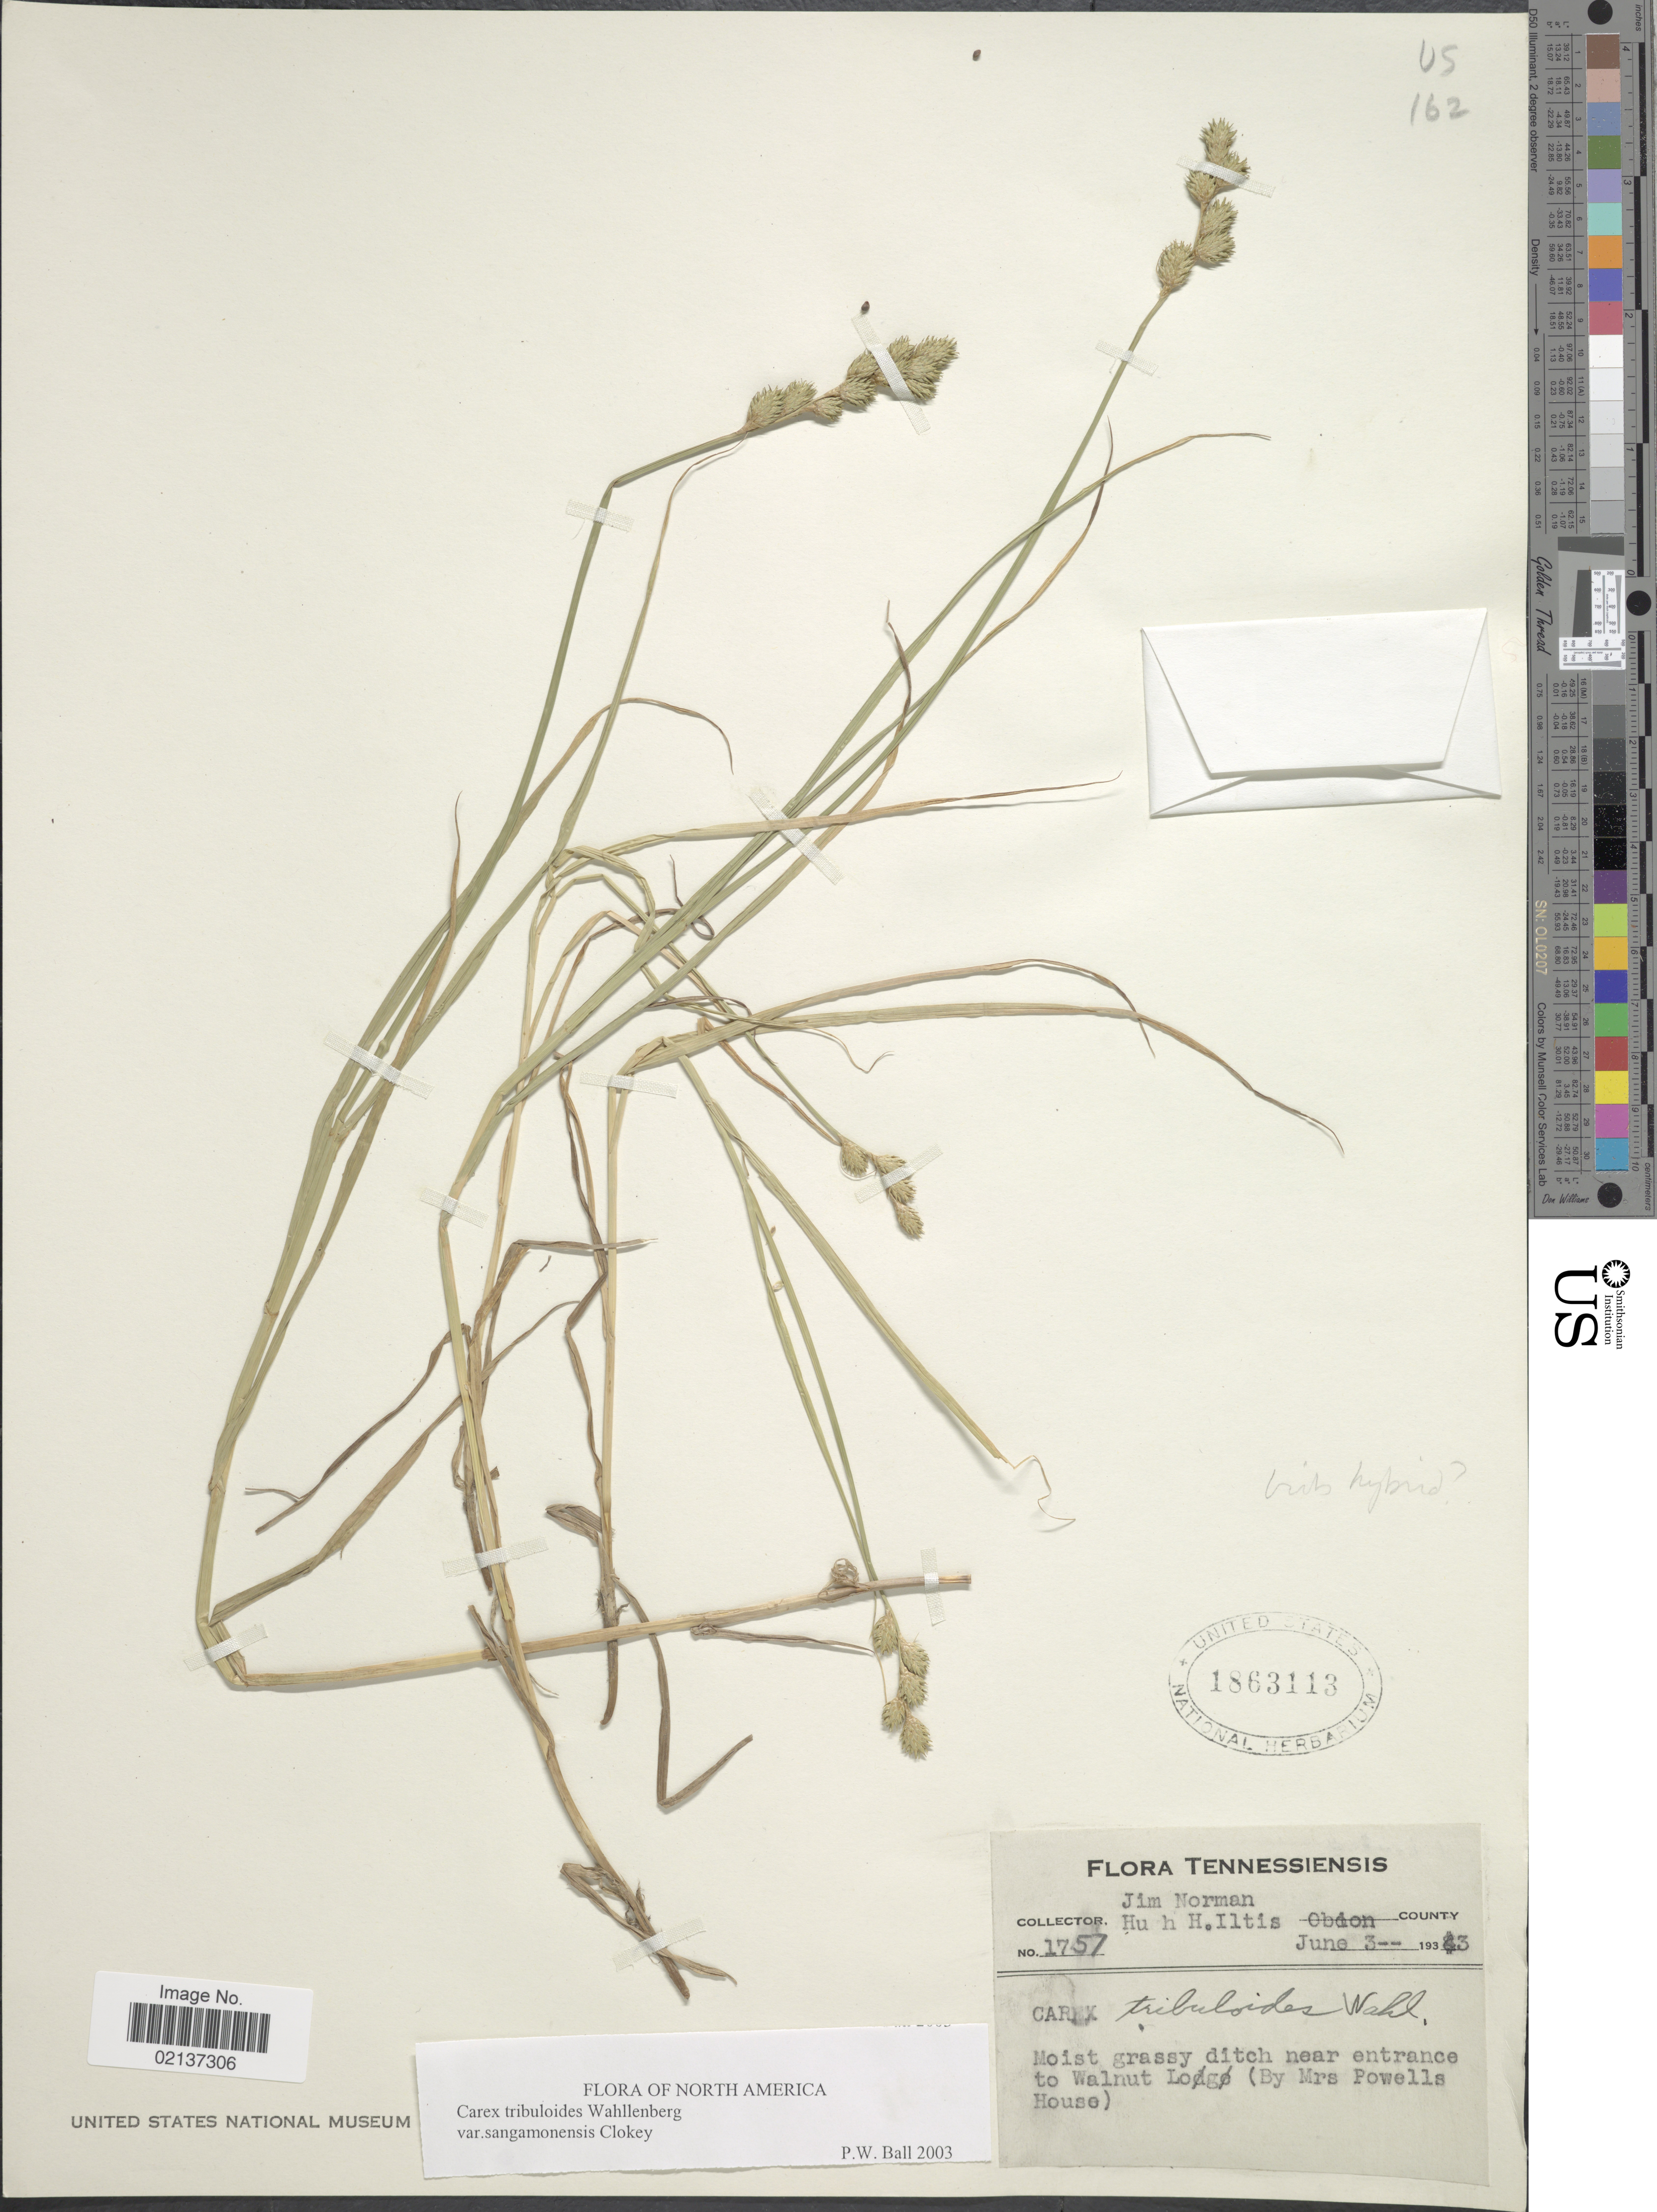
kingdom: Plantae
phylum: Tracheophyta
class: Liliopsida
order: Poales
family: Cyperaceae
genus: Carex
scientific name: Carex tribuloides var. sangamonensis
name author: Clokey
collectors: J. Norman & H. H. Iltis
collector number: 1757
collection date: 1933-06-03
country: United States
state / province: Tennessee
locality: Obdon County, near entrance to Walnut Lodge (By Mrs Powells House)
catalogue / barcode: US 1863113